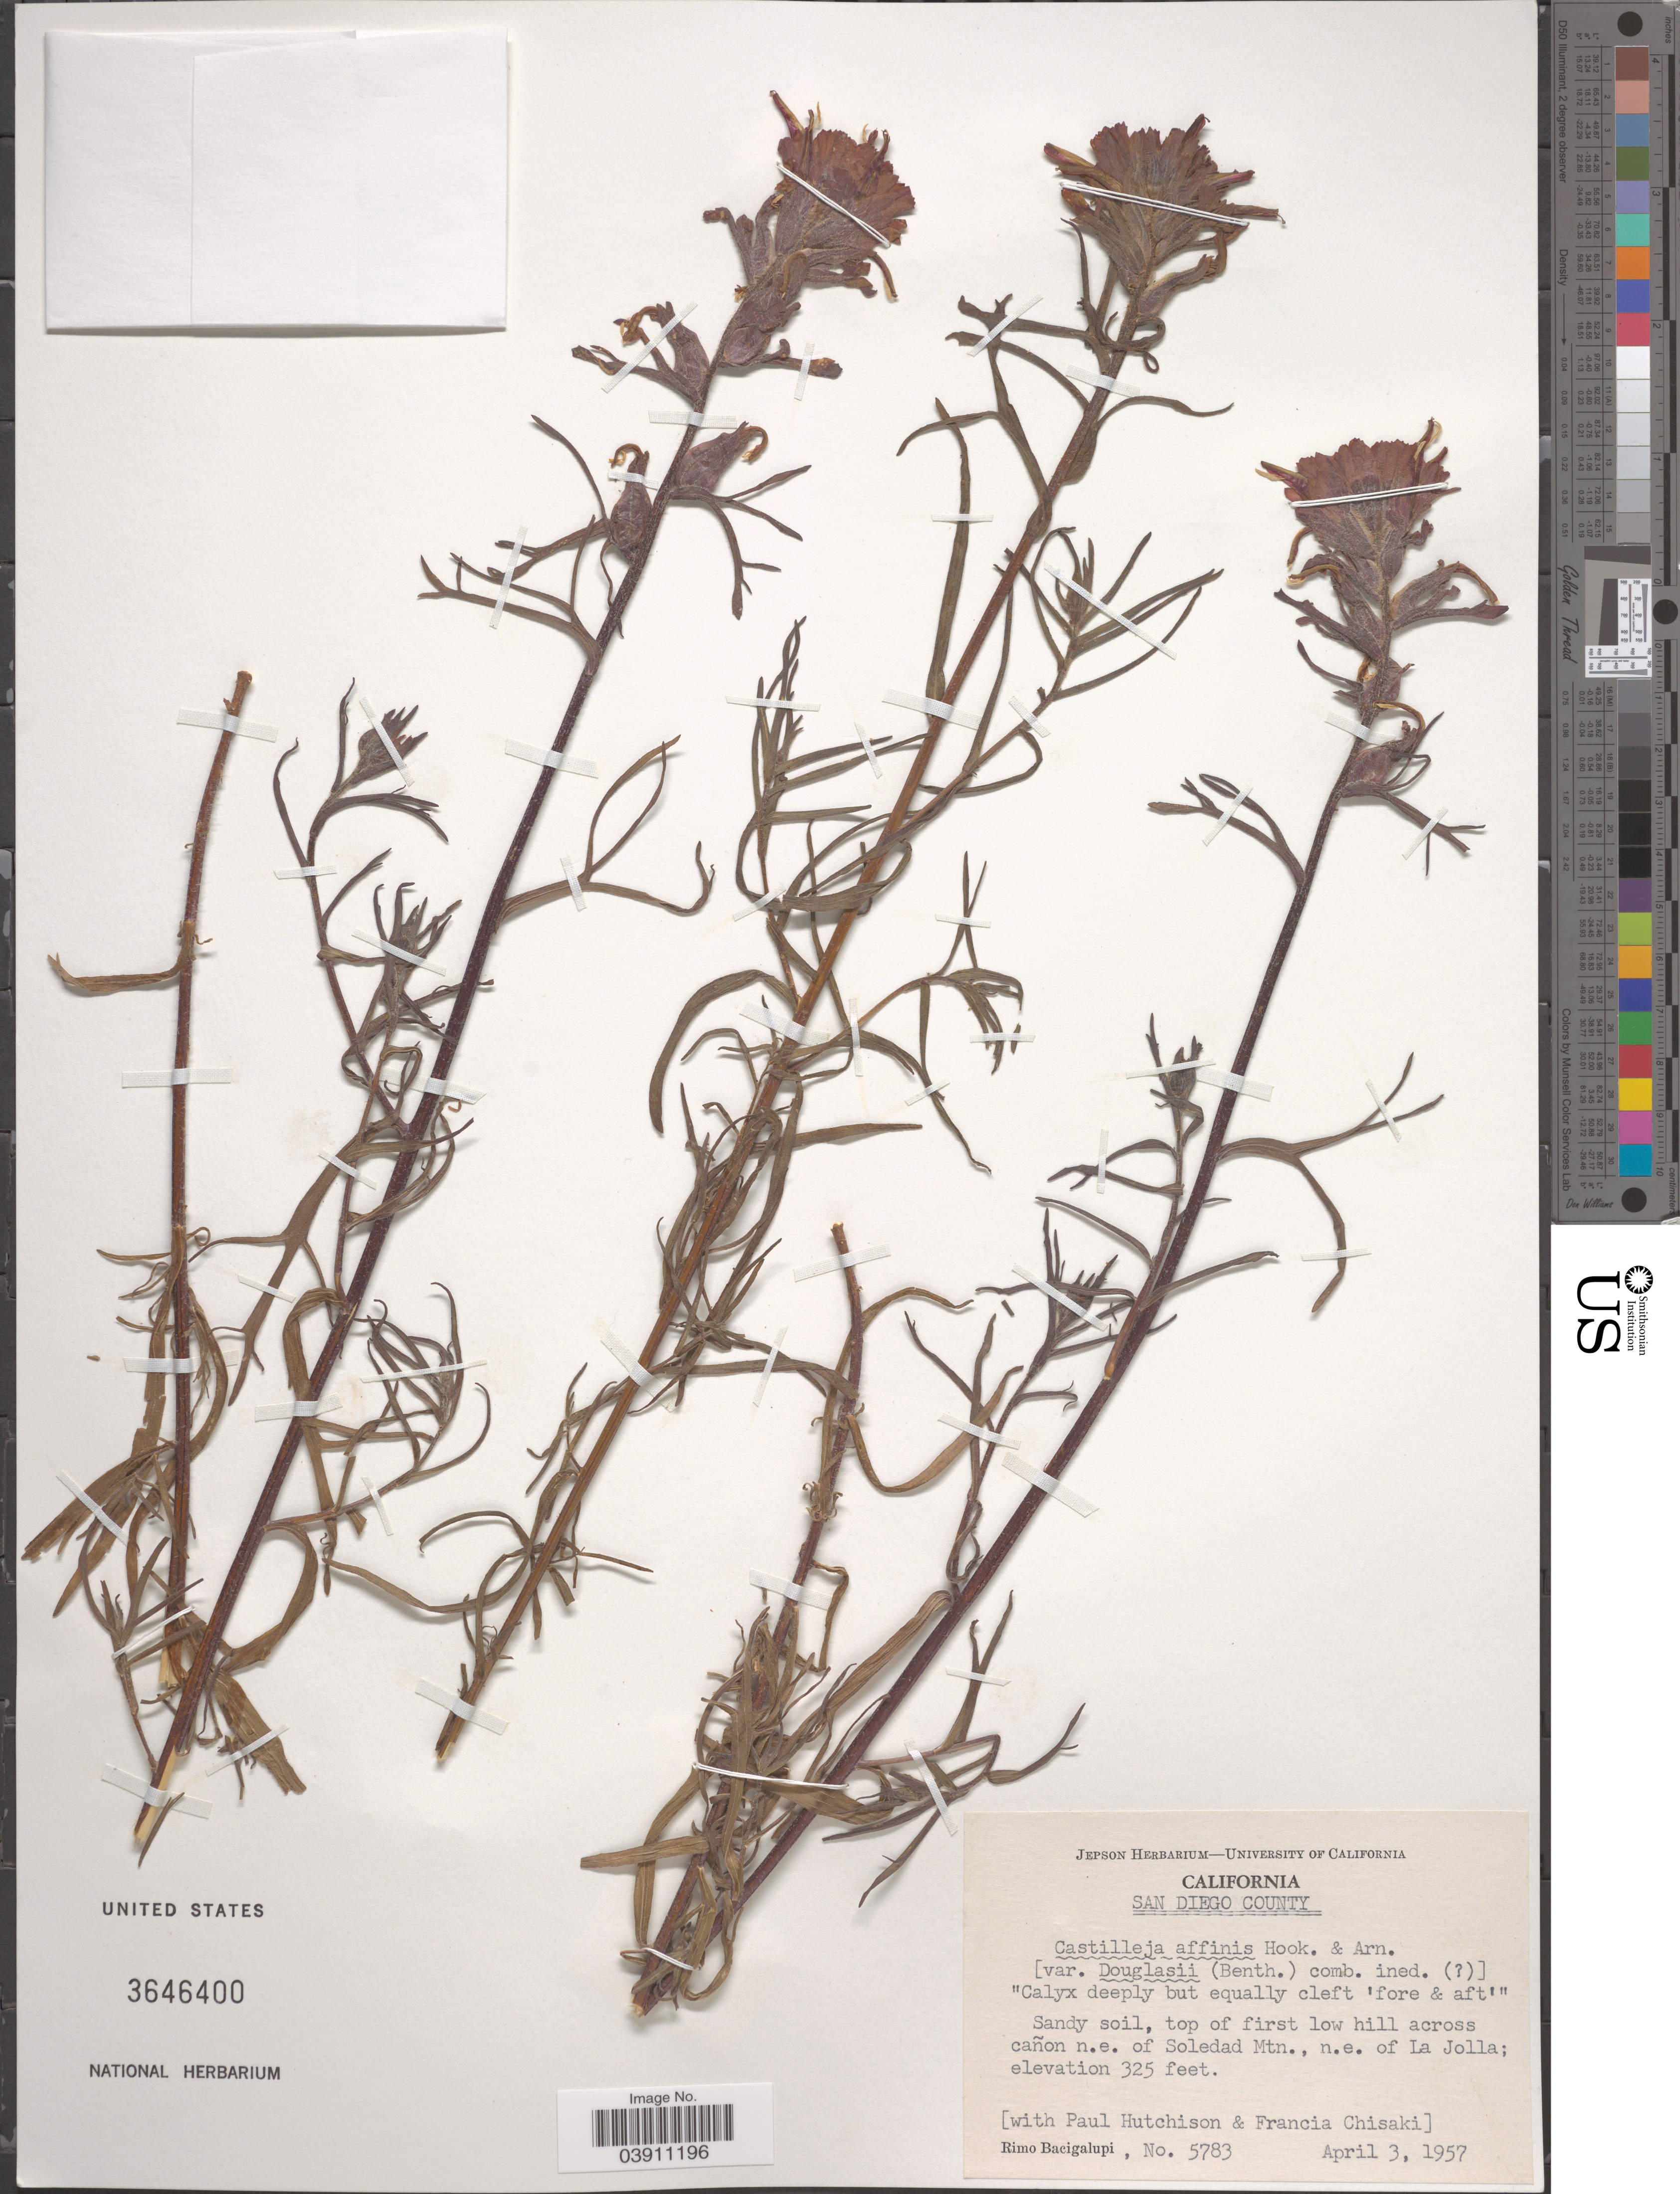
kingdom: Plantae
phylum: Tracheophyta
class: Magnoliopsida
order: Lamiales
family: Orobanchaceae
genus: Castilleja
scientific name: Castilleja affinis subsp. neglecta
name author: (Zeile) T.I. Chuang & Heckard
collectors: R. Bacigalupi, P. C. Hutchison & F. Chisaki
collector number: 5783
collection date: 1957-04-03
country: United States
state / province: California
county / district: San Diego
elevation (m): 99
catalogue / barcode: US 3646400